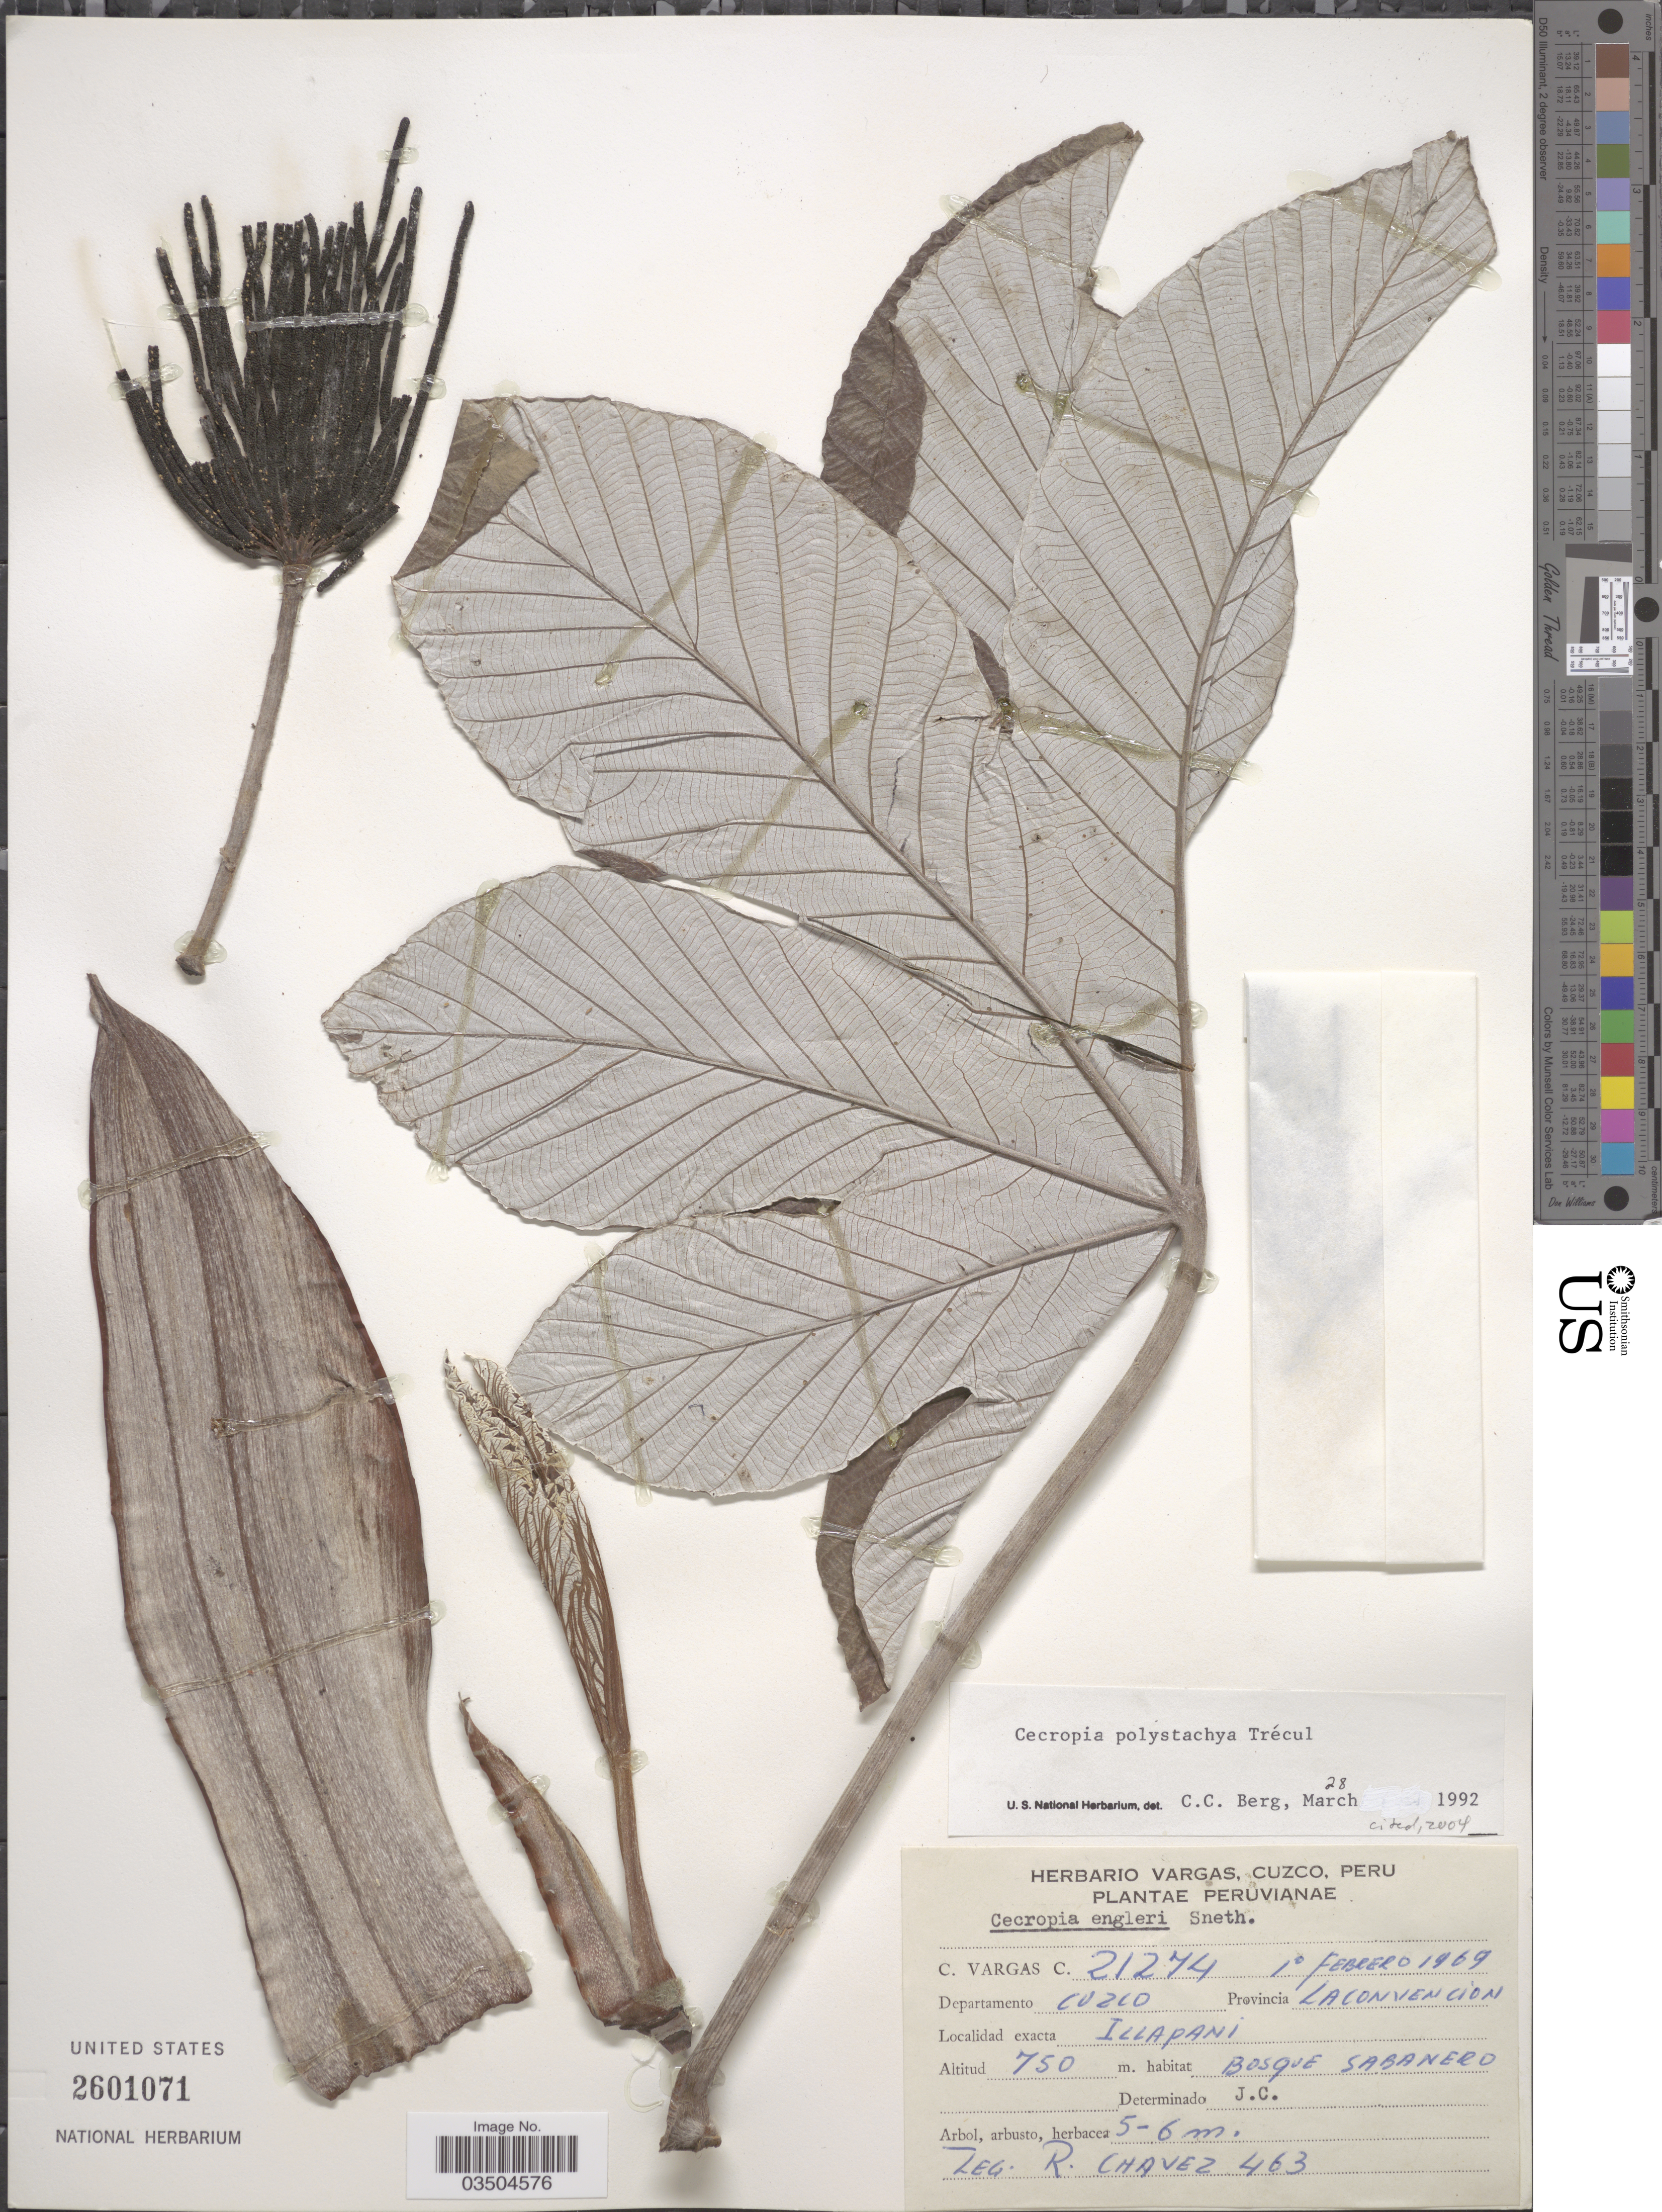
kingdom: Plantae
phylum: Tracheophyta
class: Magnoliopsida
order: Rosales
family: Urticaceae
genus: Cecropia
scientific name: Cecropia polystachya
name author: Trécul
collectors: R. Chávez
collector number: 463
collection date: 1969-02-01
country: Peru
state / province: Cusco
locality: Departamento Cuzco, Provincia Laconvencion. Illapani.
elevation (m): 750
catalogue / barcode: US 2601071